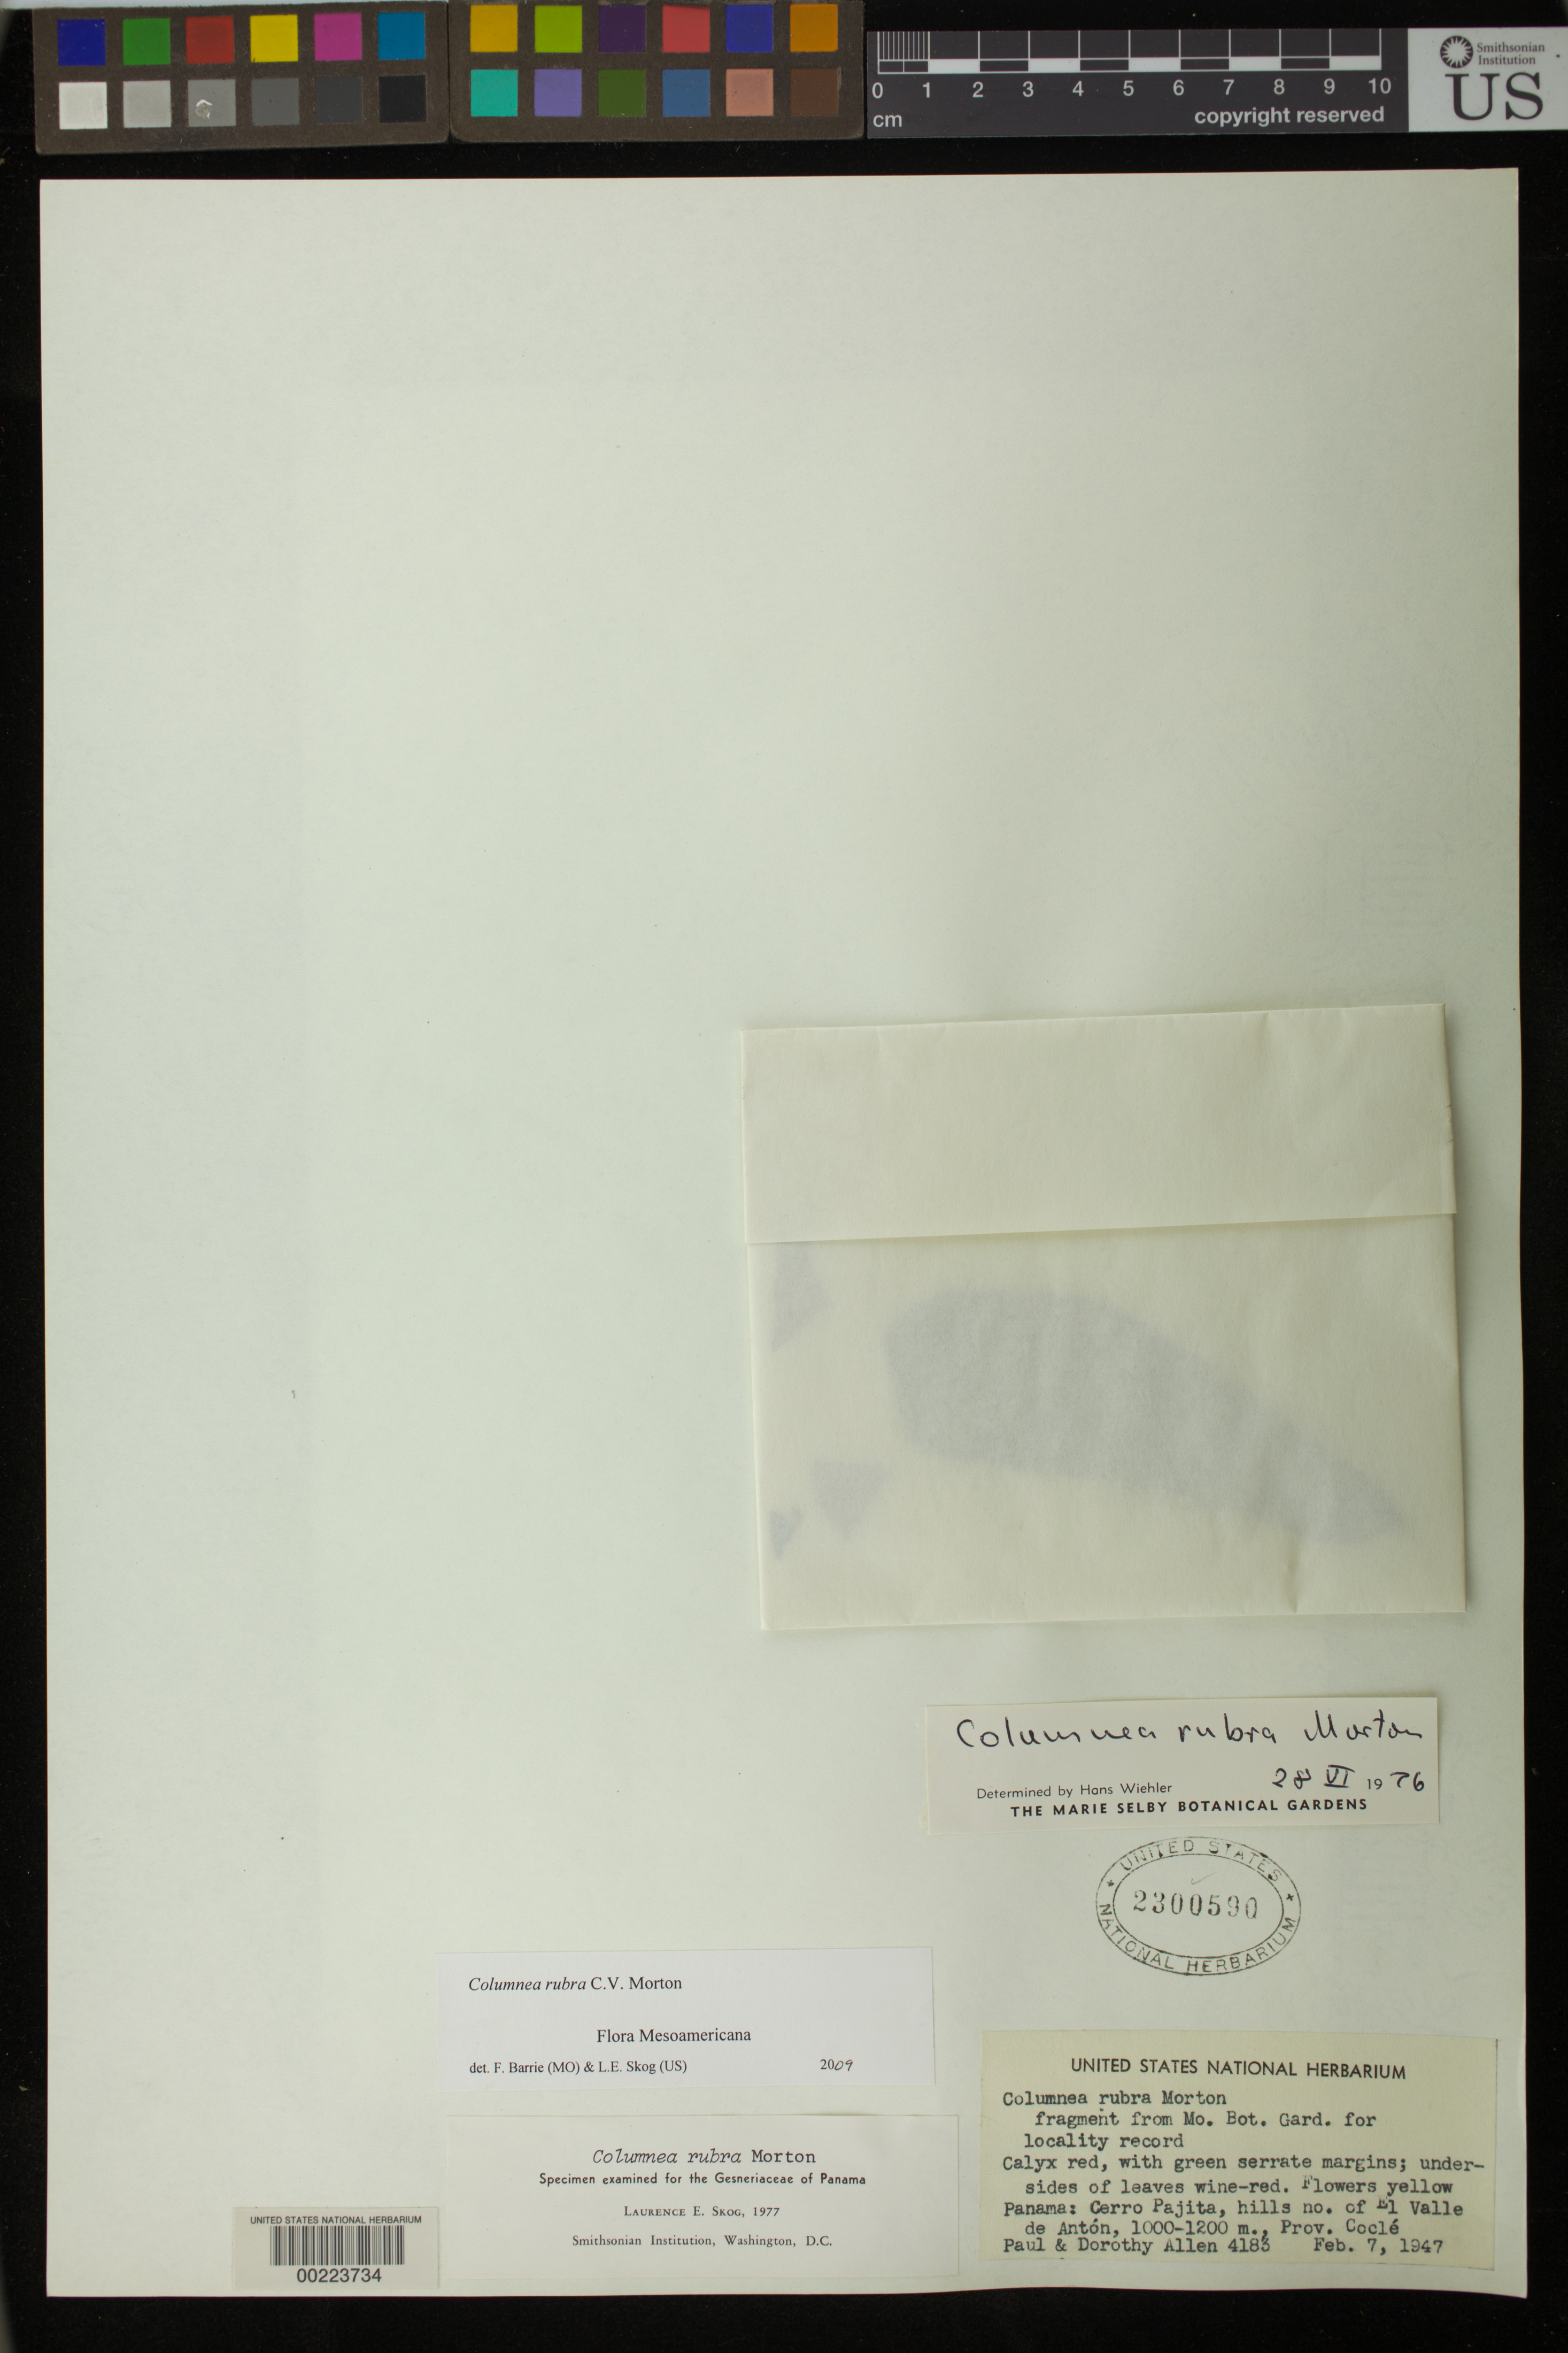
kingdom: Plantae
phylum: Tracheophyta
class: Magnoliopsida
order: Lamiales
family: Gesneriaceae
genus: Columnea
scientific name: Columnea rubra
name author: C.V. Morton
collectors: P. H. Allen & D. Allen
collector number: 4183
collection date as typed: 07 Feb 1947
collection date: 1947-02-07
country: Panama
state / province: Coclé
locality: Cerro Pajita, hills N of El Valle de Anton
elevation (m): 1000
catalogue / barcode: US 2300590